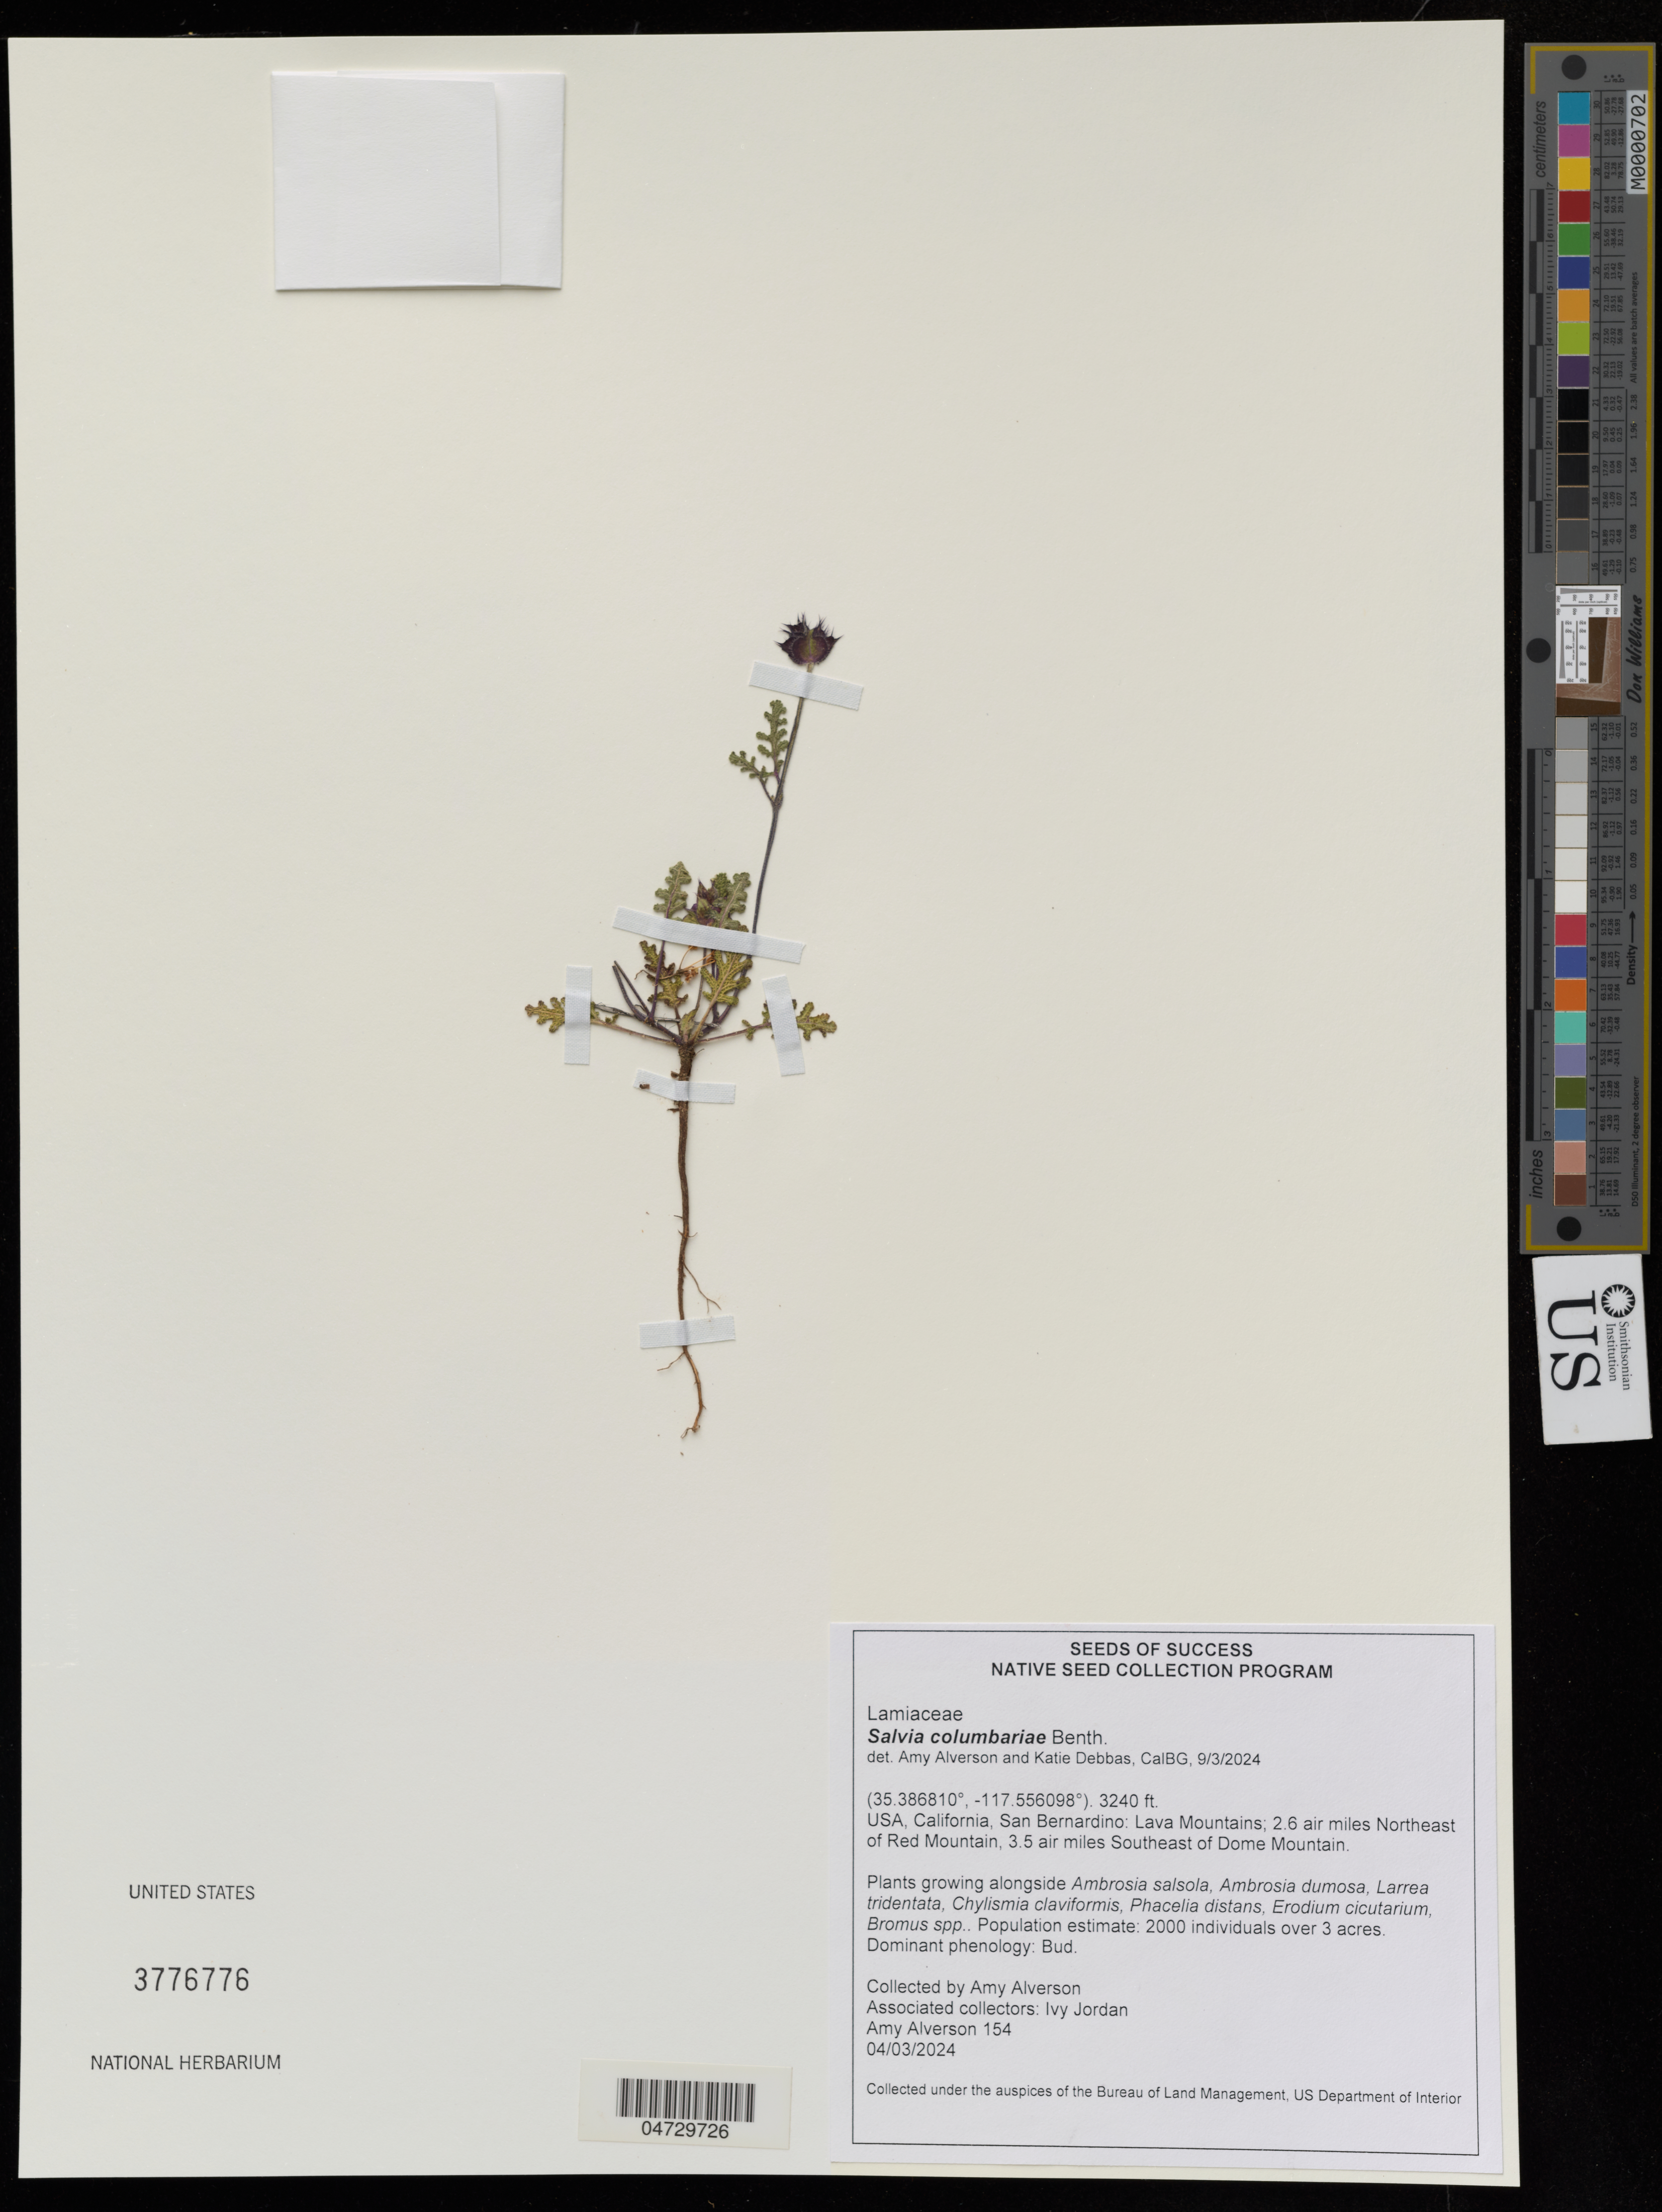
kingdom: Plantae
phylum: Tracheophyta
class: Magnoliopsida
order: Lamiales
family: Lamiaceae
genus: Salvia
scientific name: Salvia columbariae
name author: Benth.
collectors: A. Alverson & I. Jordan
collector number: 154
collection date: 2024-04-03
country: United States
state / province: California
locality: San Bernardino: Lava Mountains; 2.6 air miles Northeast of Red Mountain, 3.5 air miles Southeast of Dome Mountain.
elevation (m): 988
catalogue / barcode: US 3776776